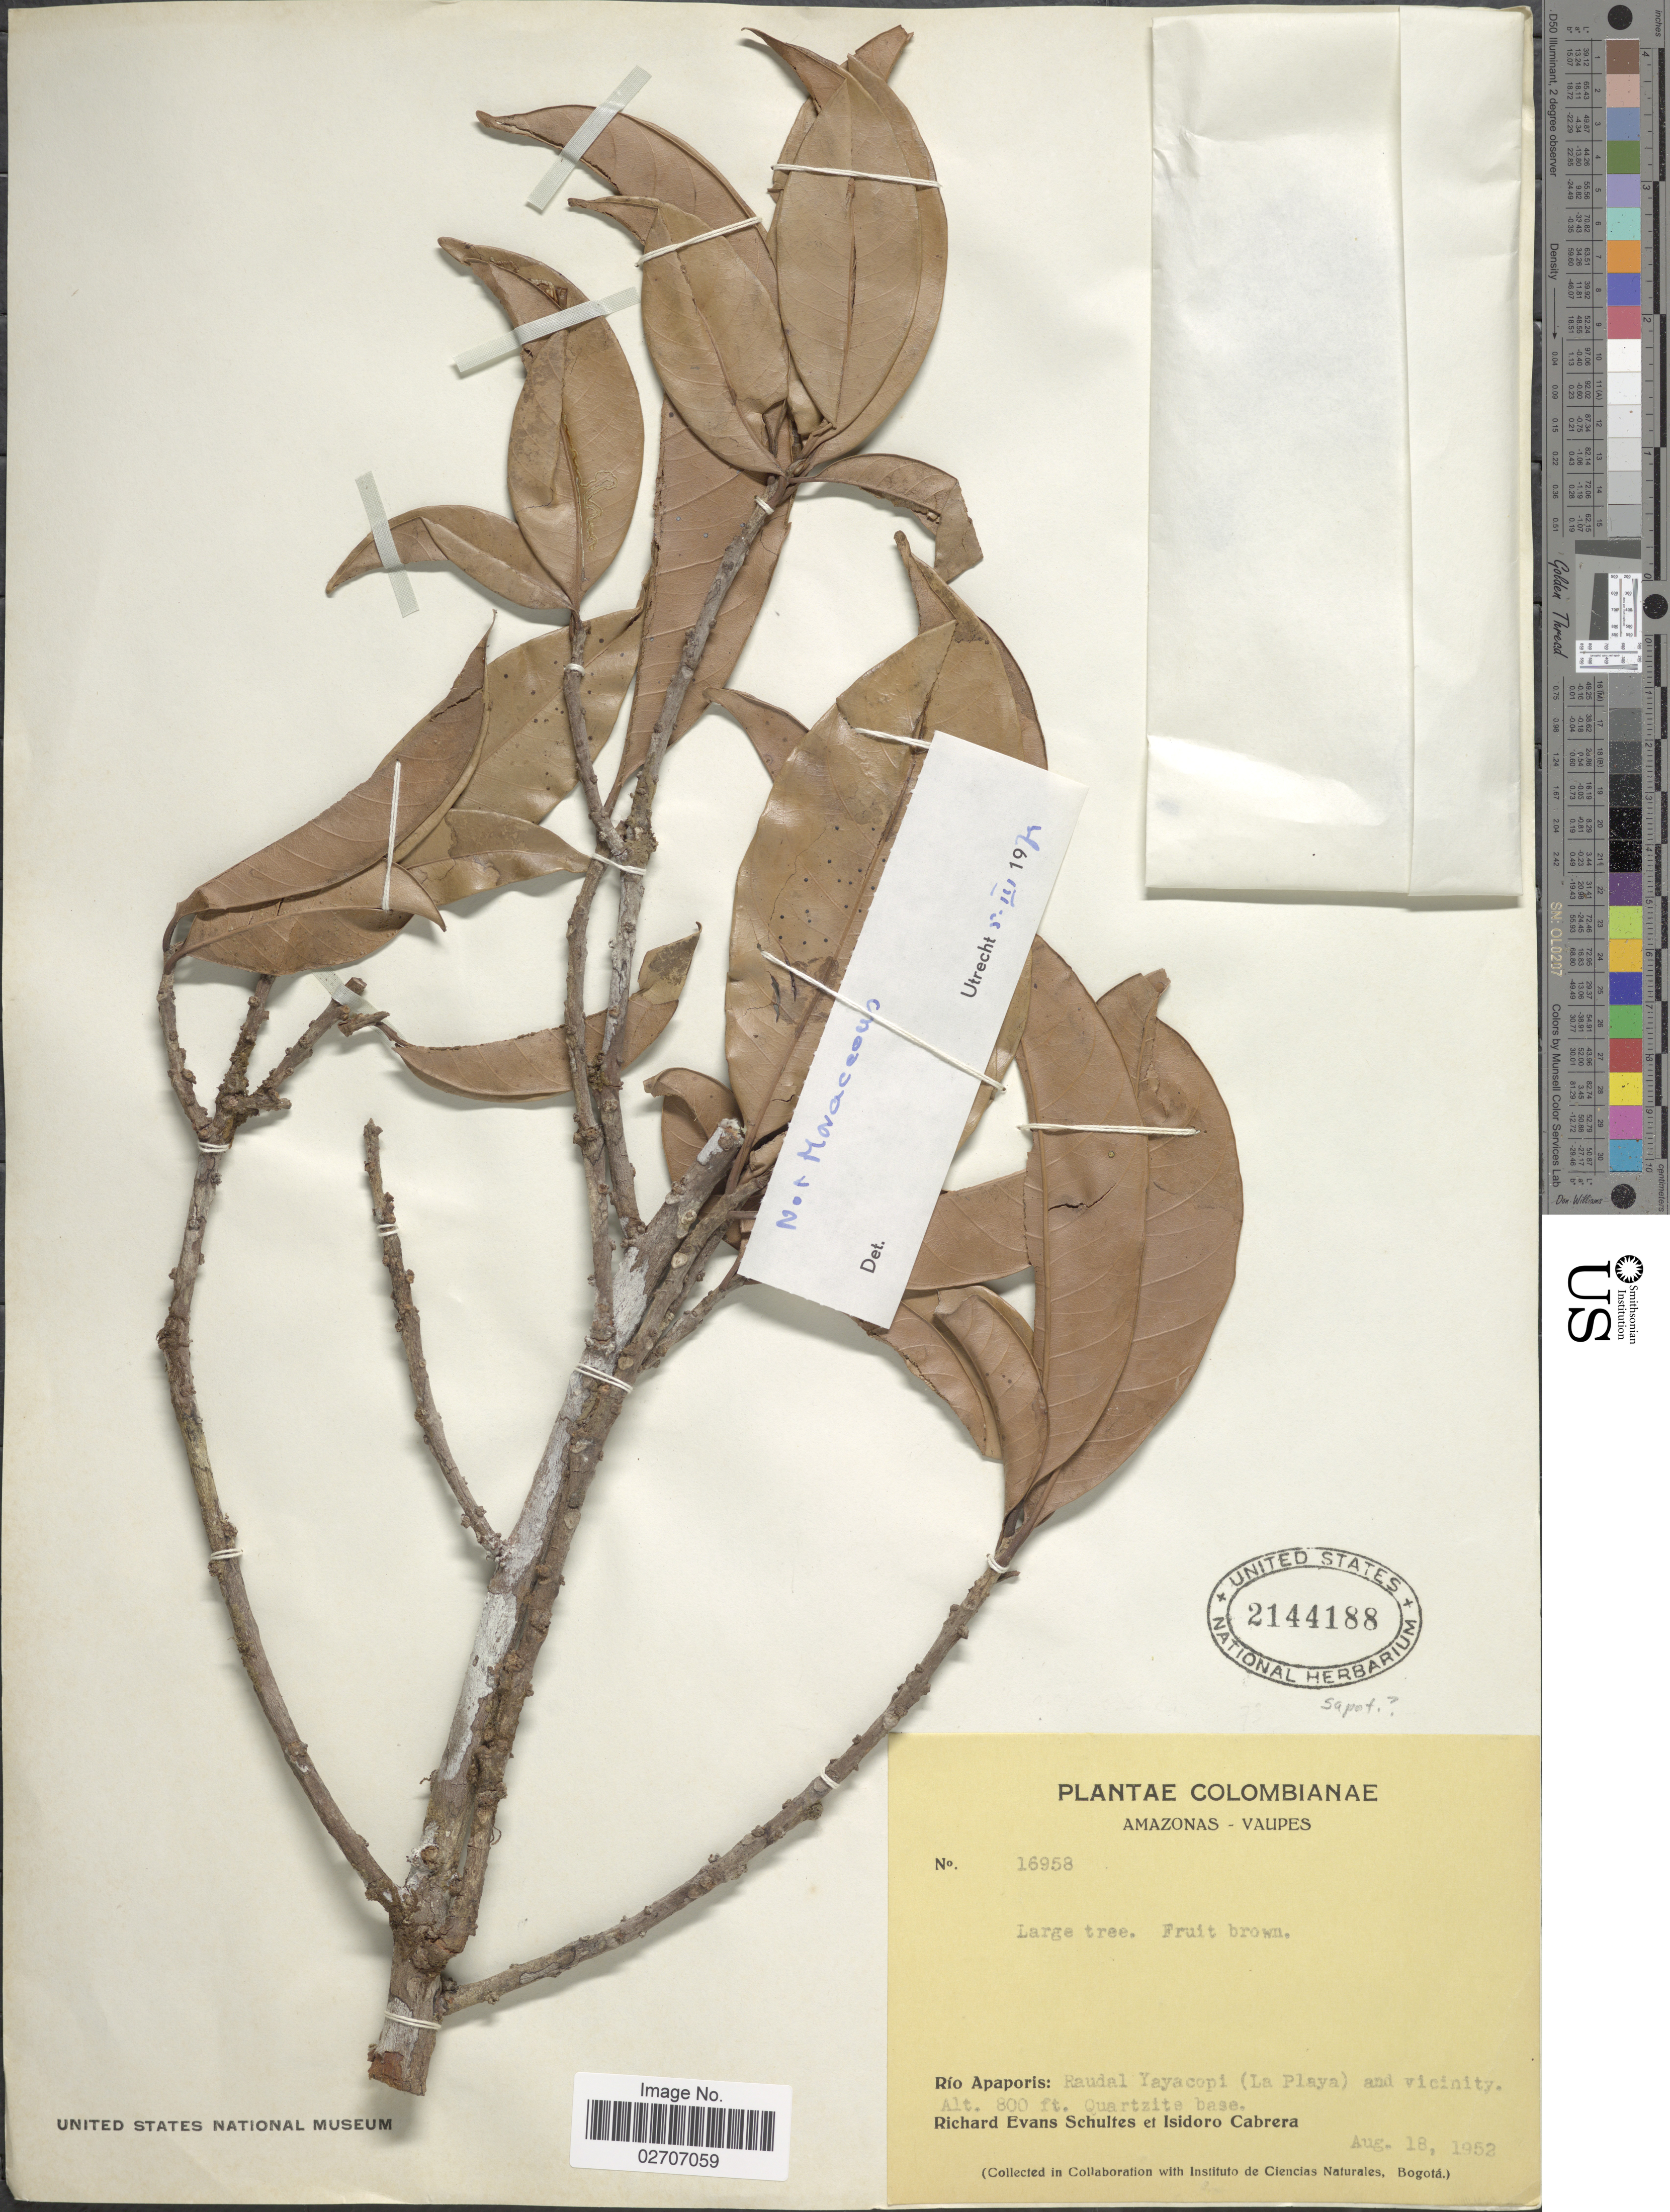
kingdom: Plantae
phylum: Tracheophyta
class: Magnoliopsida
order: Ericales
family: Sapotaceae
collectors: R. E. Schultes & I. Cabrera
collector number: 16958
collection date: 1952-08-18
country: Colombia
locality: Amazonas - Vaupés, Río Apaporis: Raudal Yayacopi (La Playa) and vicinity.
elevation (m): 244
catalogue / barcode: US 2144188